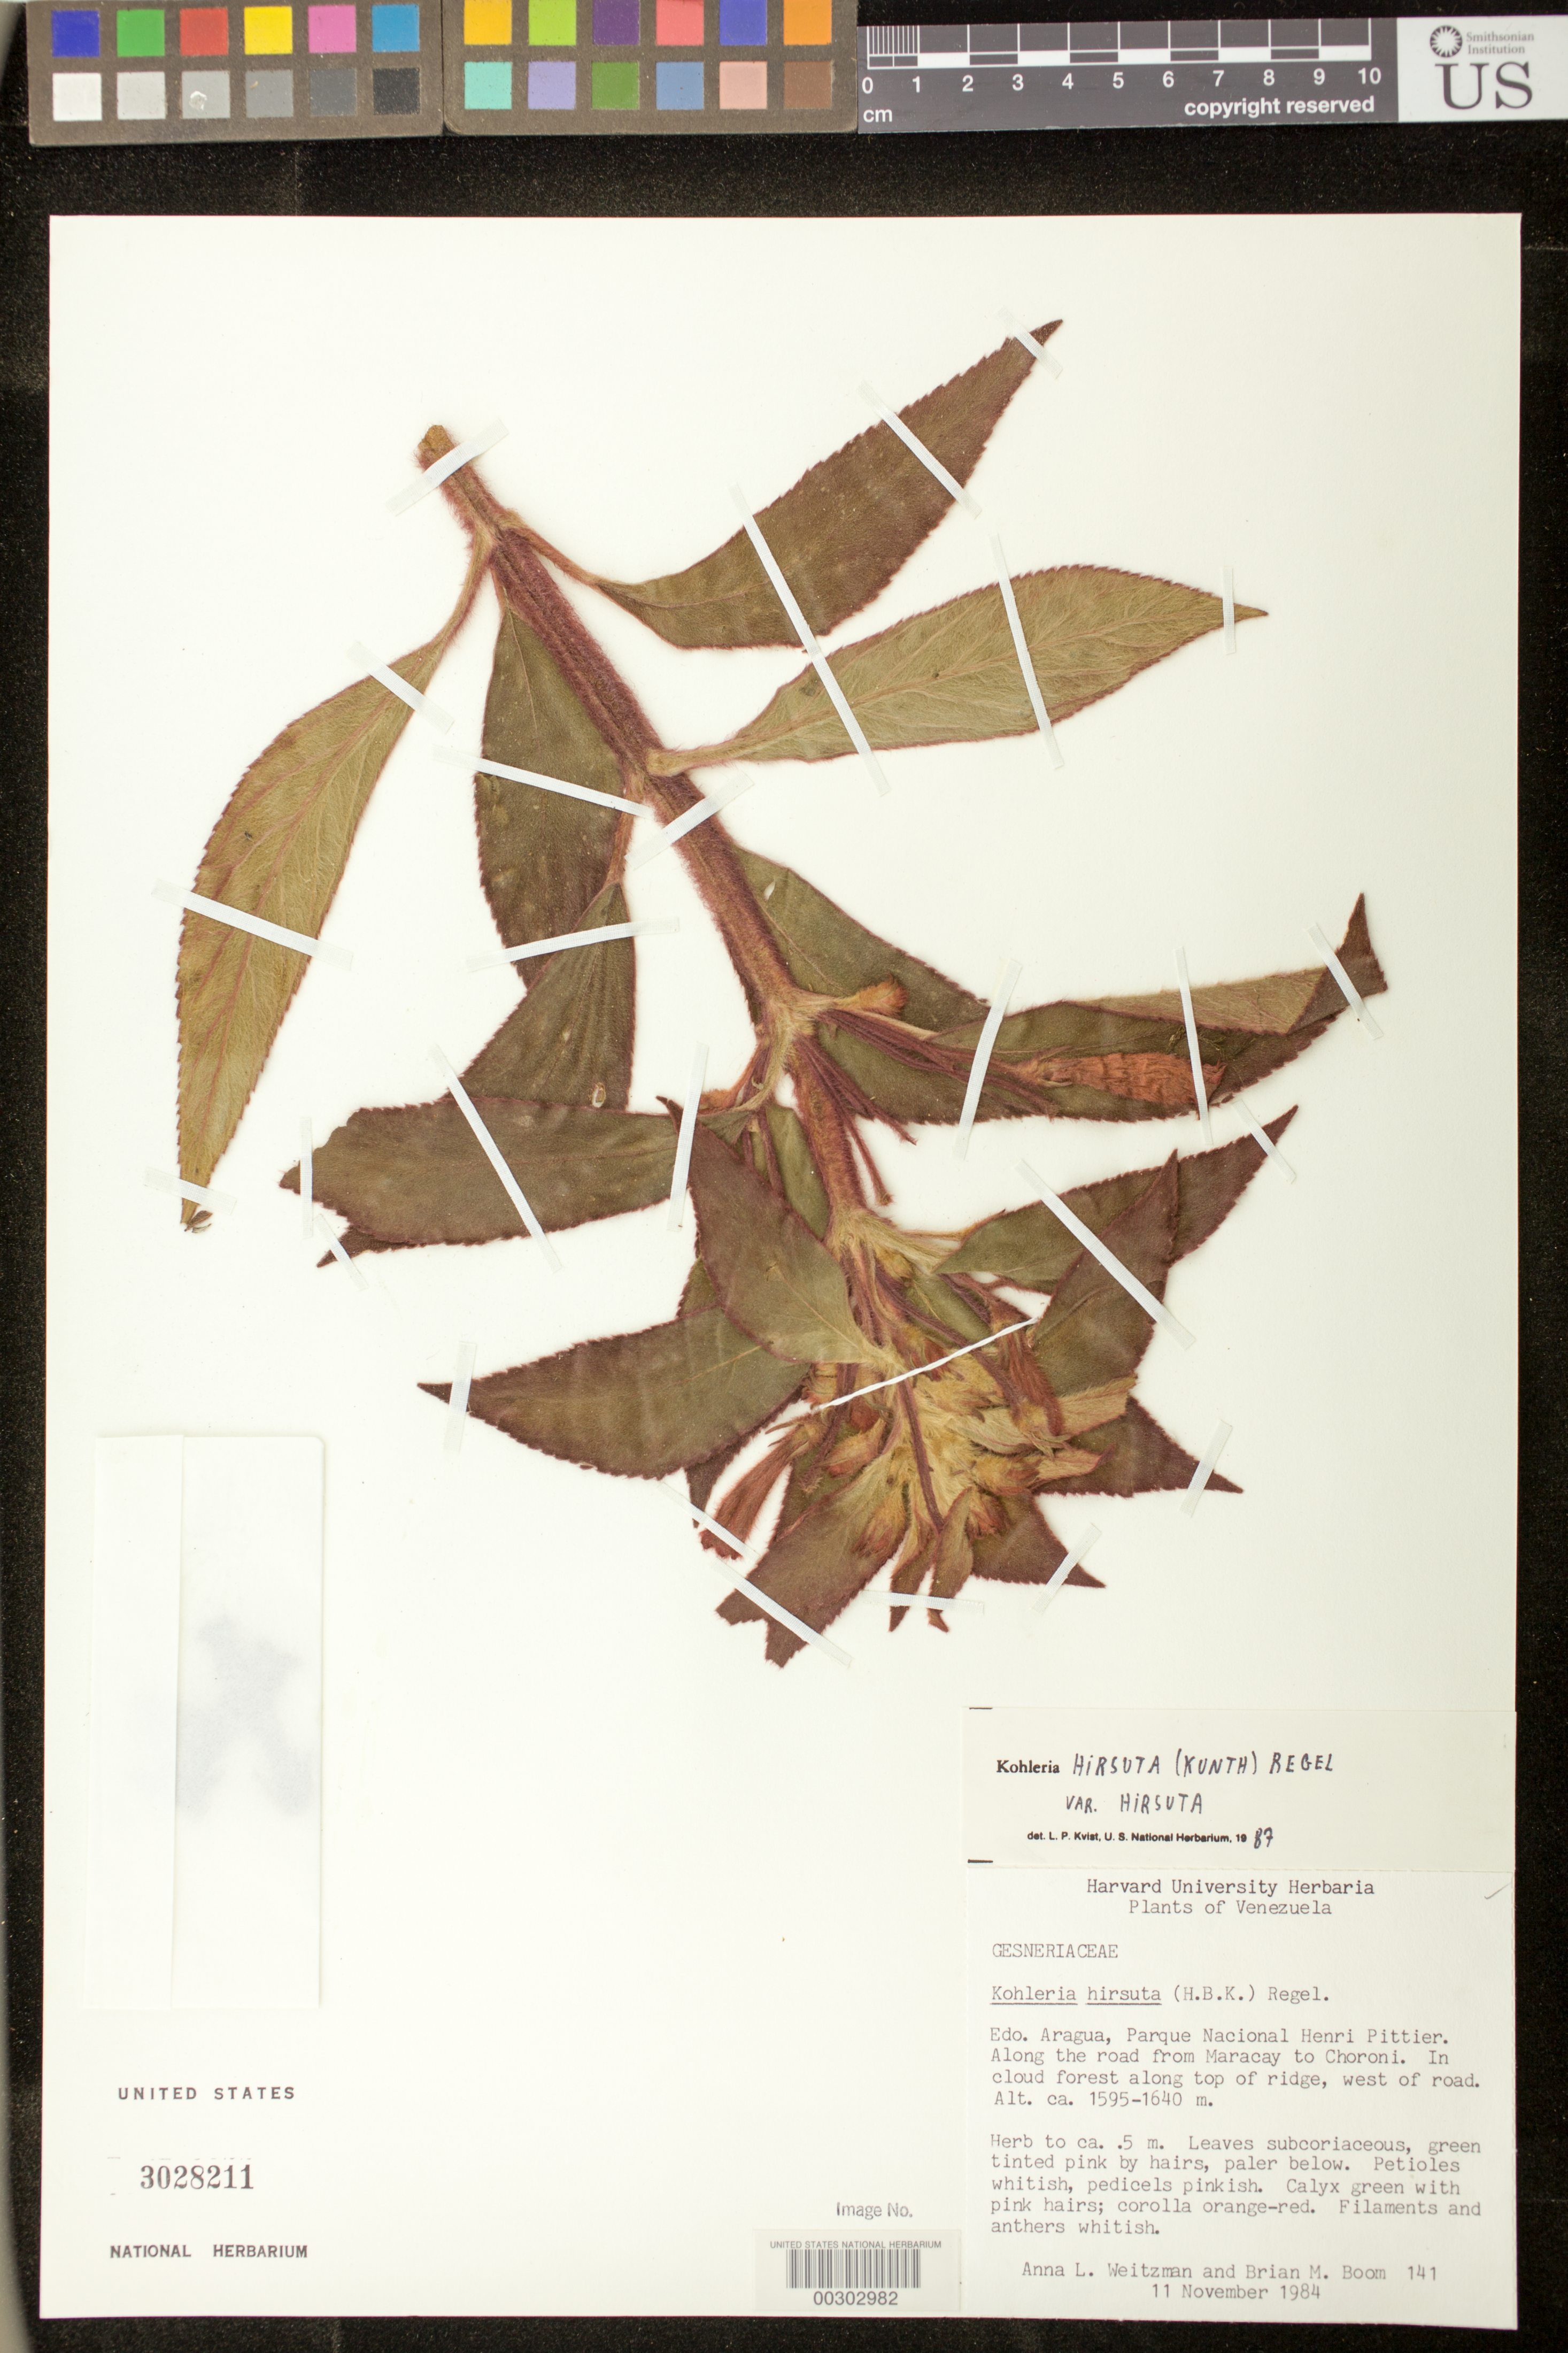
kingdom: Plantae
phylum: Tracheophyta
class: Magnoliopsida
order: Lamiales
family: Gesneriaceae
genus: Kohleria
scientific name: Kohleria hirsuta var. hirsuta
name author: (Kunth) Regel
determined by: Clark, J. L., (SEL), The Marie Selby Botanical Garden (UNITED STATES)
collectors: A. L. Weitzman & B. M. Boom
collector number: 141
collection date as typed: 11 Nov 1984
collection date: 1984-11-11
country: Venezuela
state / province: Aragua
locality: Parque Nacional Henri Pittier, along the road from Maracay to Choroni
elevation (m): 1595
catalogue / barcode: US 3028211